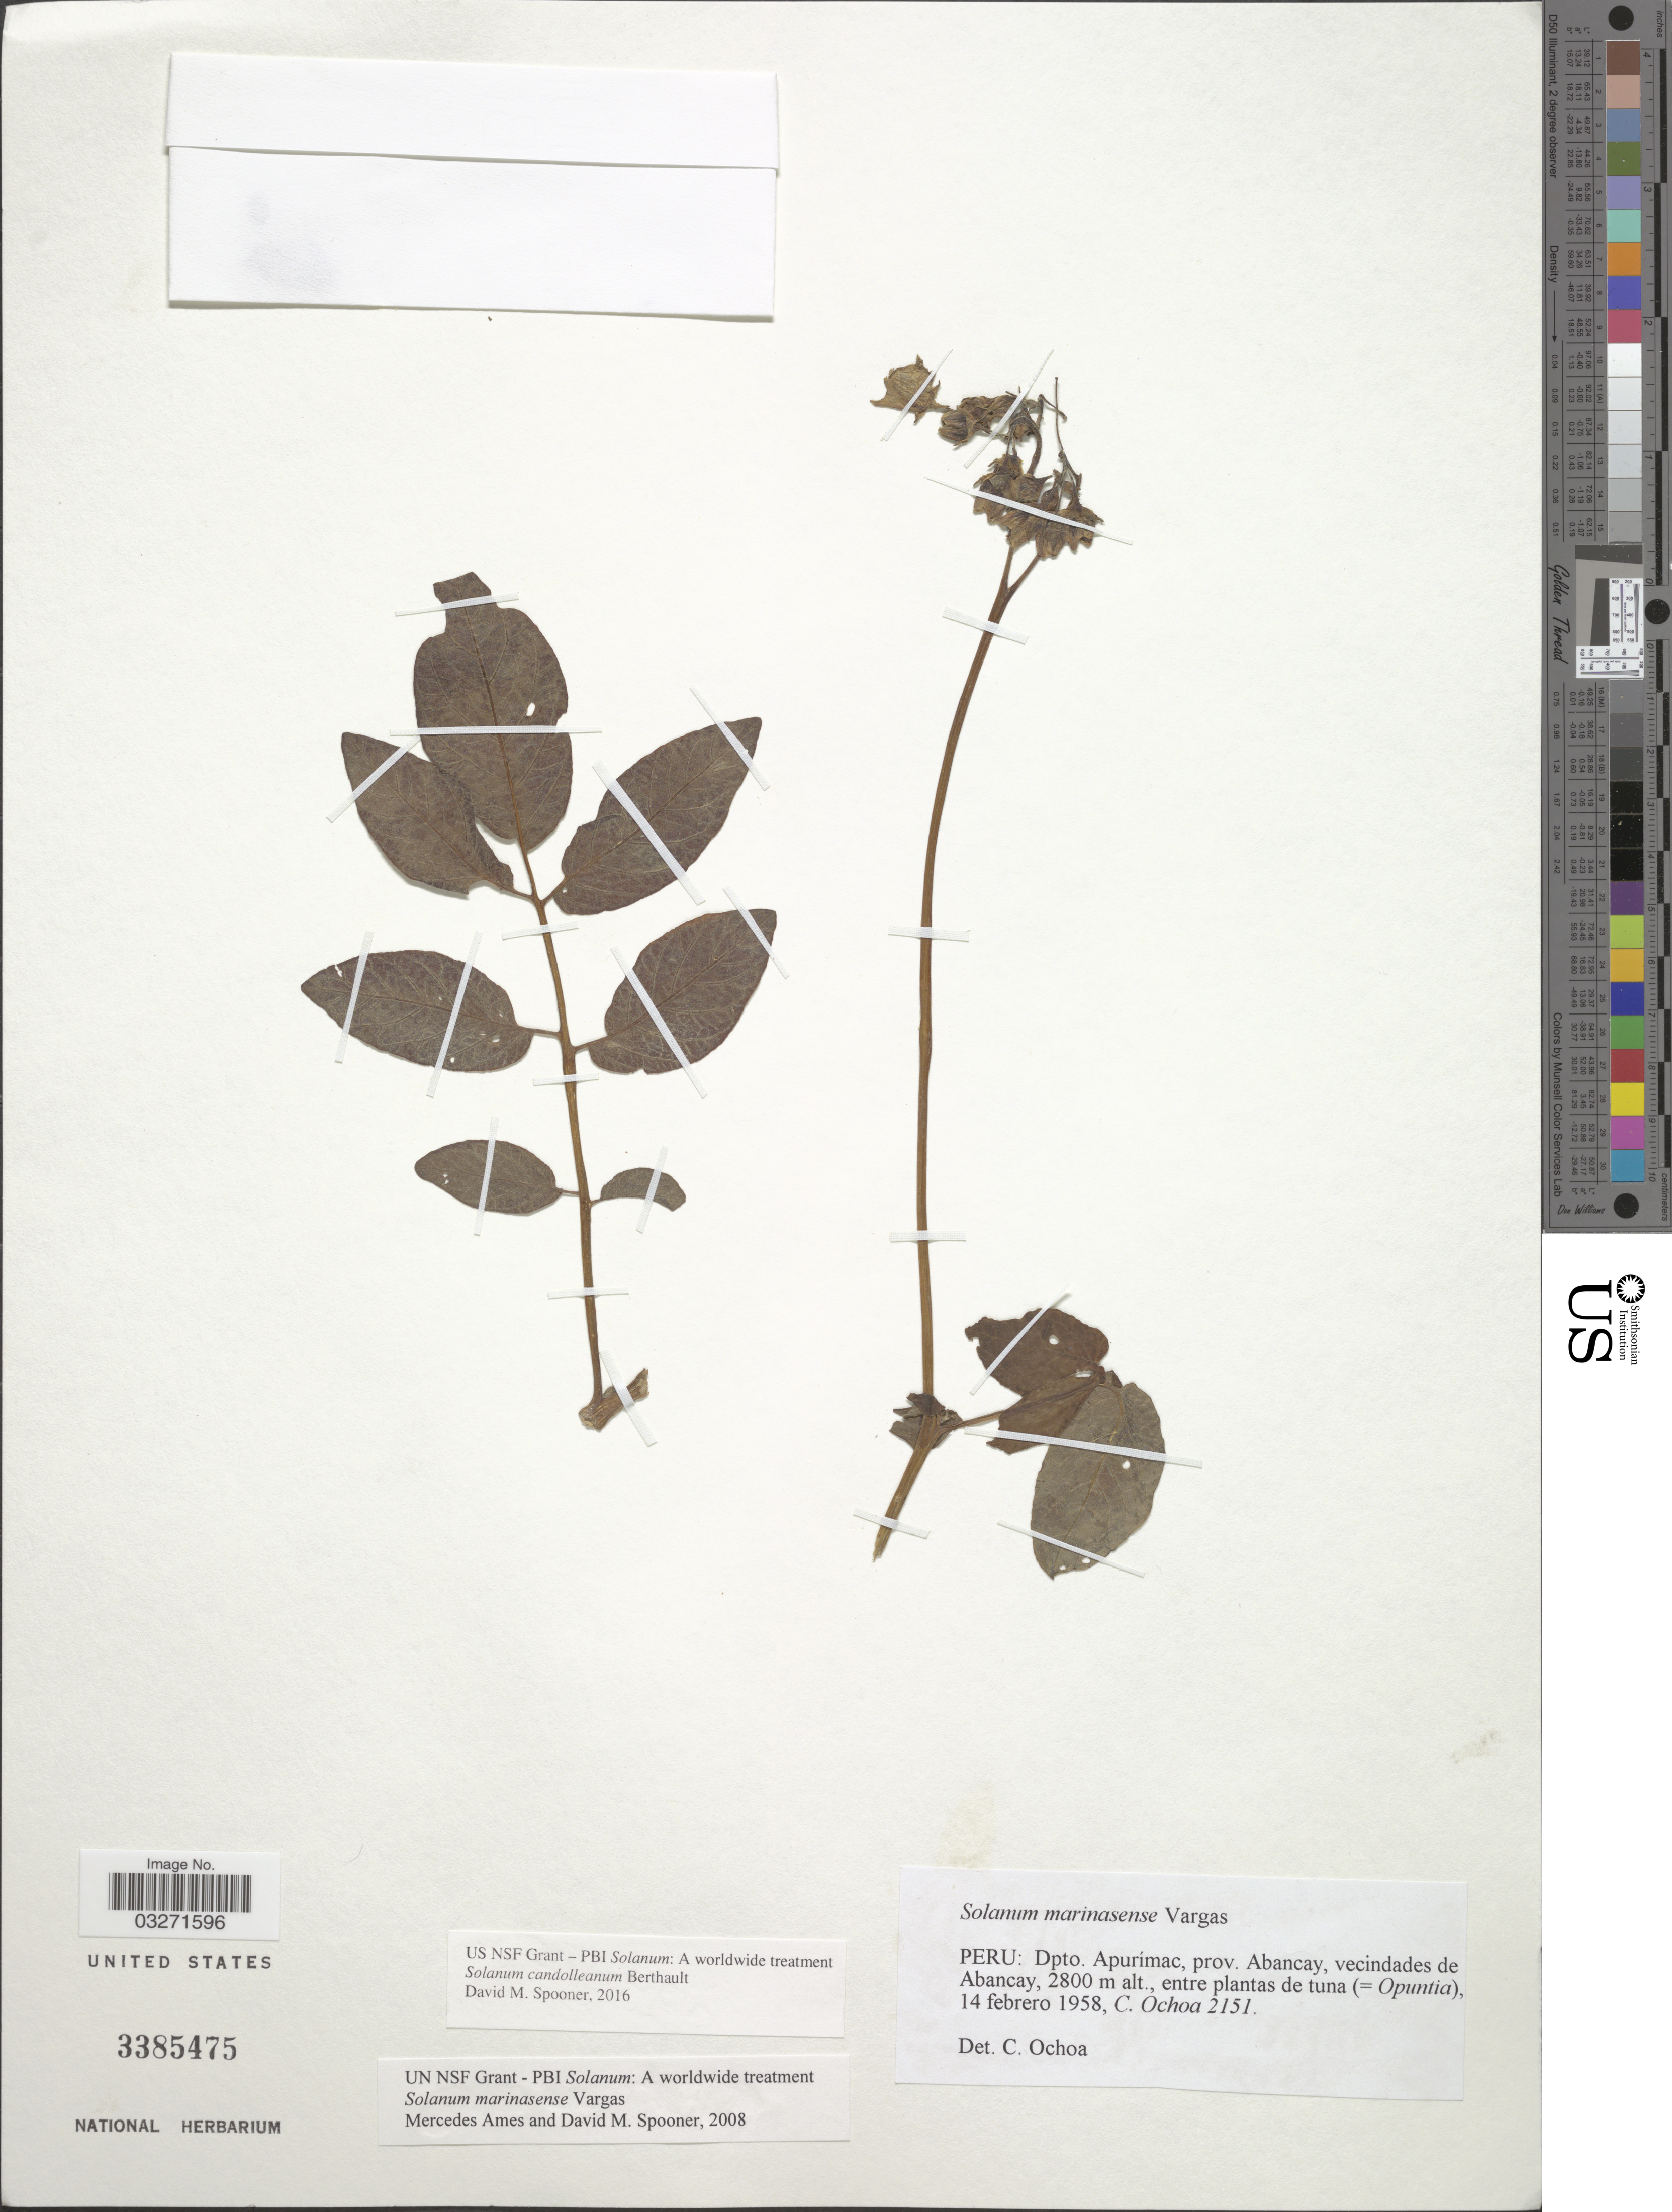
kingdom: Plantae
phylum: Tracheophyta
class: Magnoliopsida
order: Solanales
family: Solanaceae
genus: Solanum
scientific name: Solanum candolleanum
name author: Berthault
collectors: C. Ochoa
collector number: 2151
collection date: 1958-02-14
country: Peru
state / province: Apurímac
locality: Dpto. Apurímac, prov. Abancay, vecindades de Abancay.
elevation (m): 2800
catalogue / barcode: US 3385475